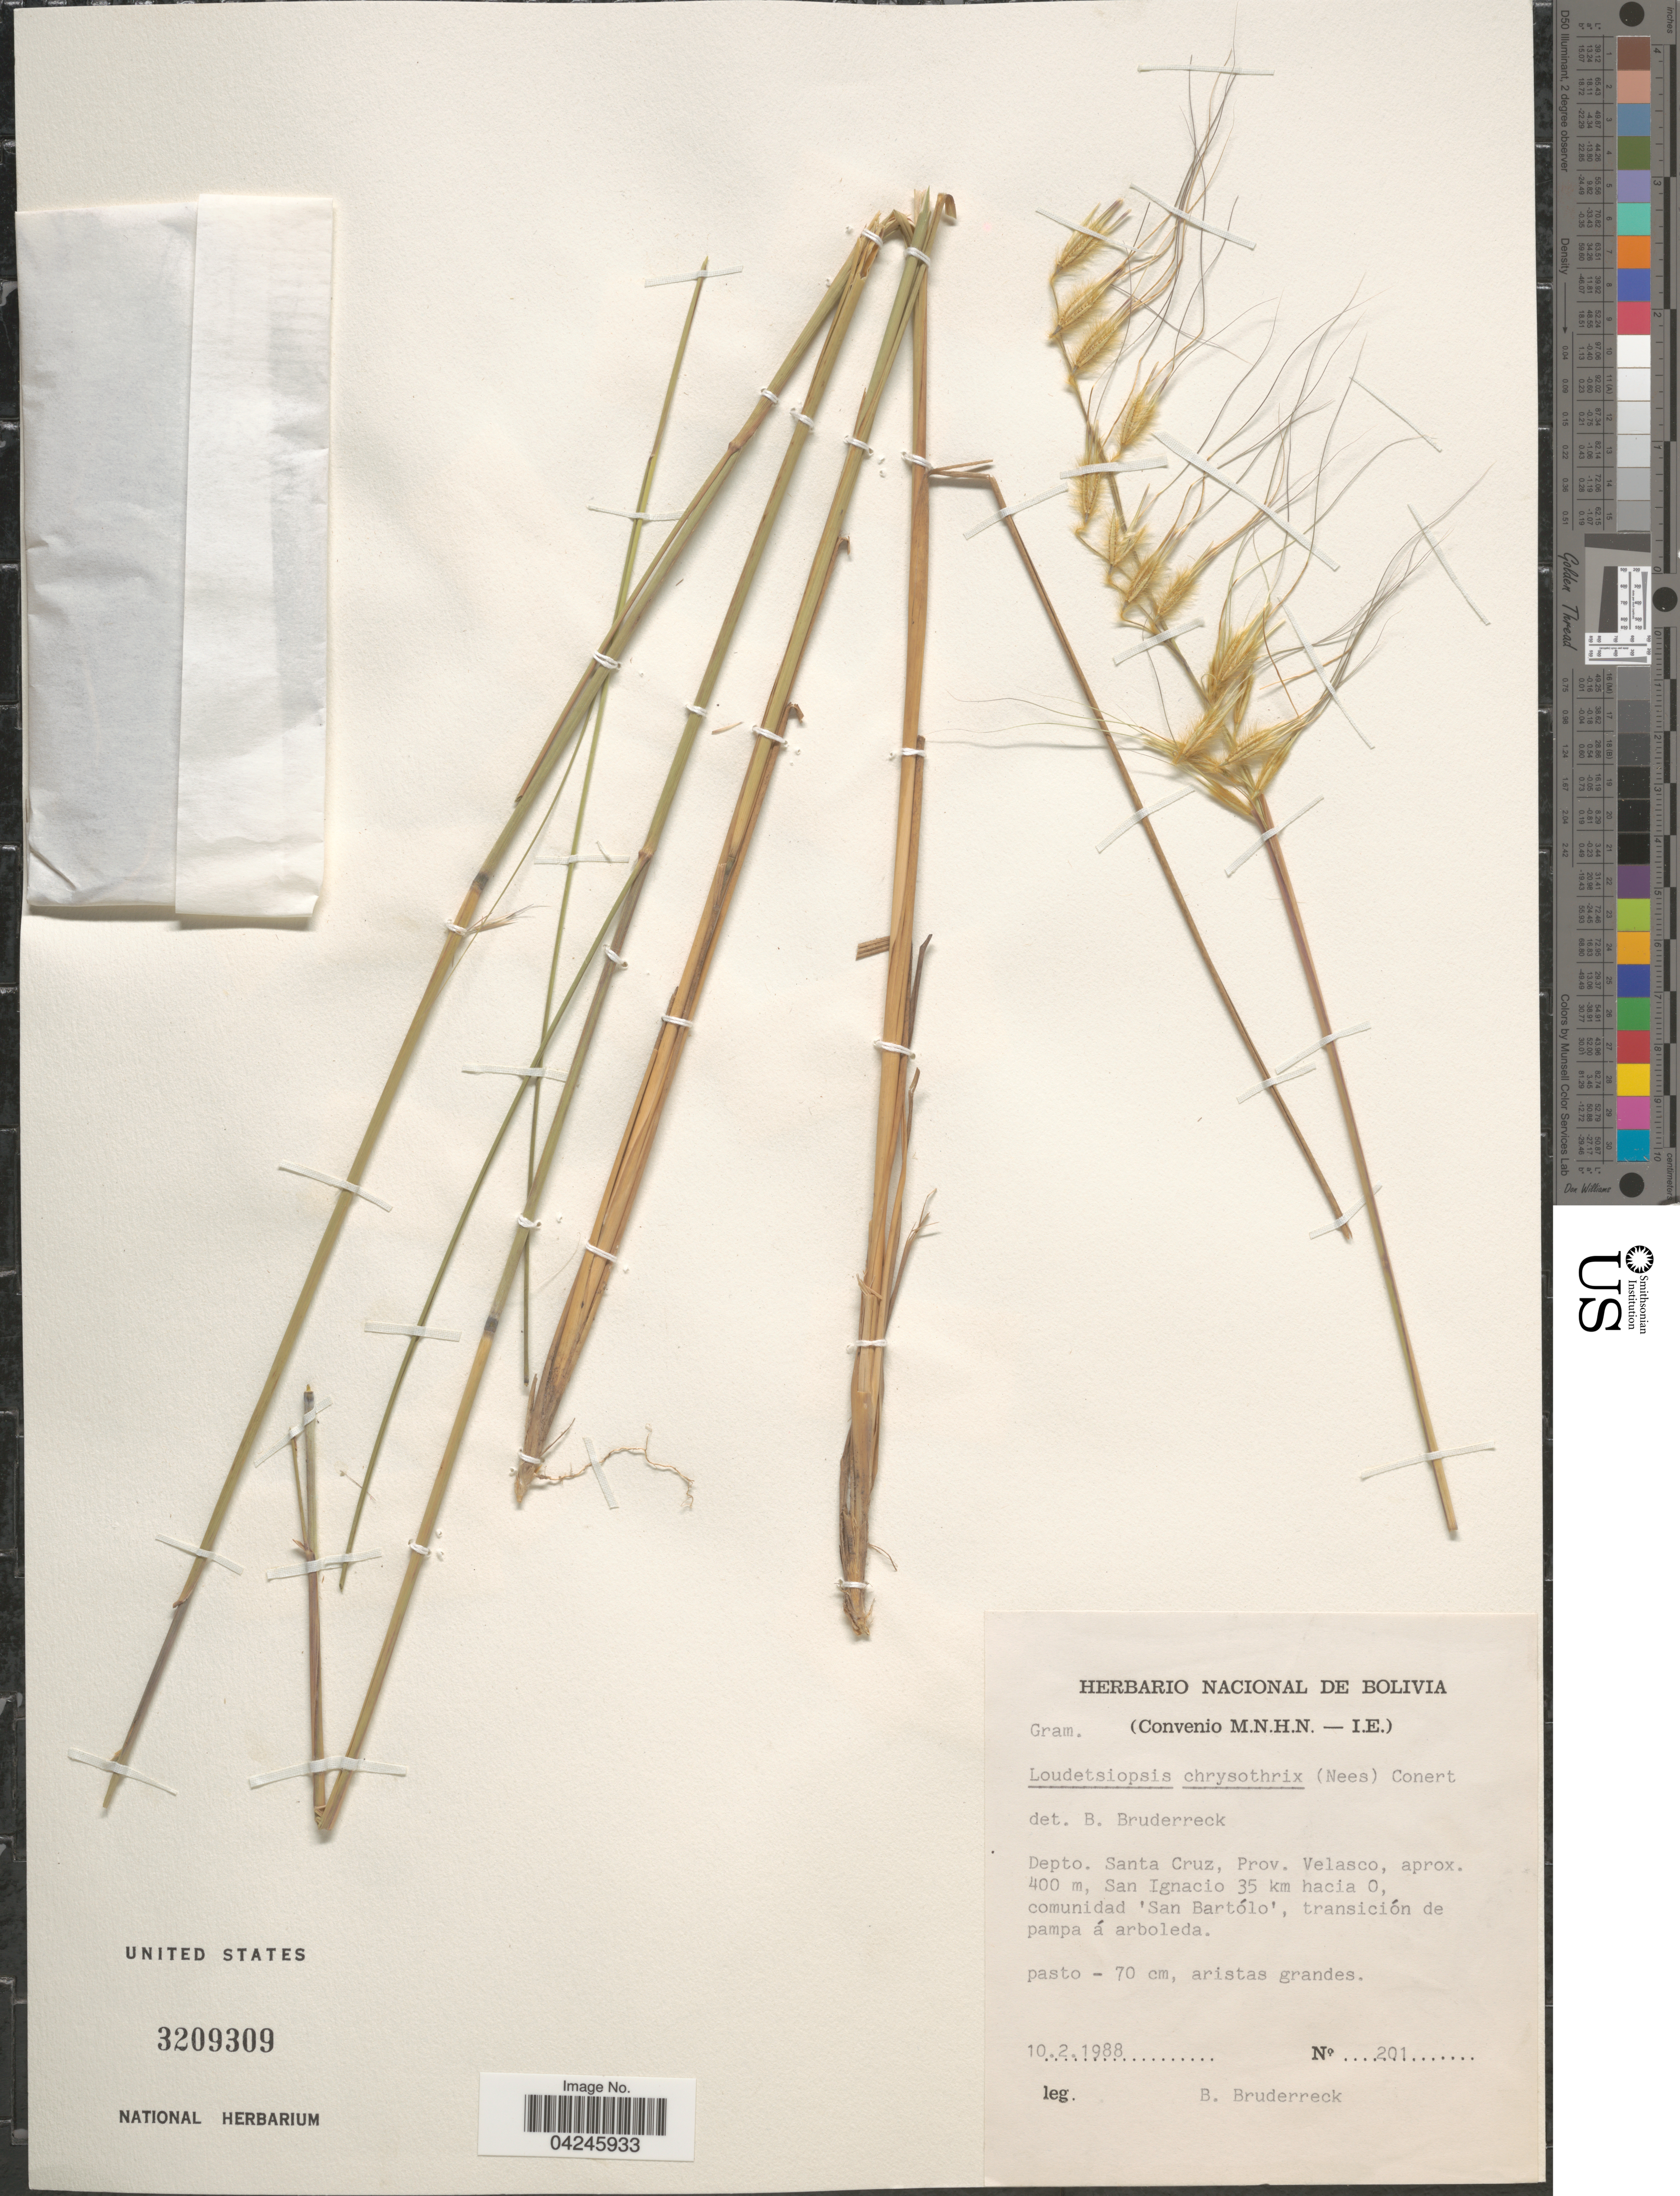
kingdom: Plantae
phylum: Tracheophyta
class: Liliopsida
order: Poales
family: Poaceae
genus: Loudetiopsis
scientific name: Loudetiopsis chrysothrix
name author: (Nees) Conert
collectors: B. Bruderreck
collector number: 201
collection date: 1988-02-10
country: Bolivia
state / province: Santa Cruz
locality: Depto. Santa Cruz, Prov. Velasco, aprox. 400 m, San Ignacio 35 km hacia 0, comunidad 'San Bartólo, transición de pampa á arboleda.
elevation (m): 400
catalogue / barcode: US 3209309